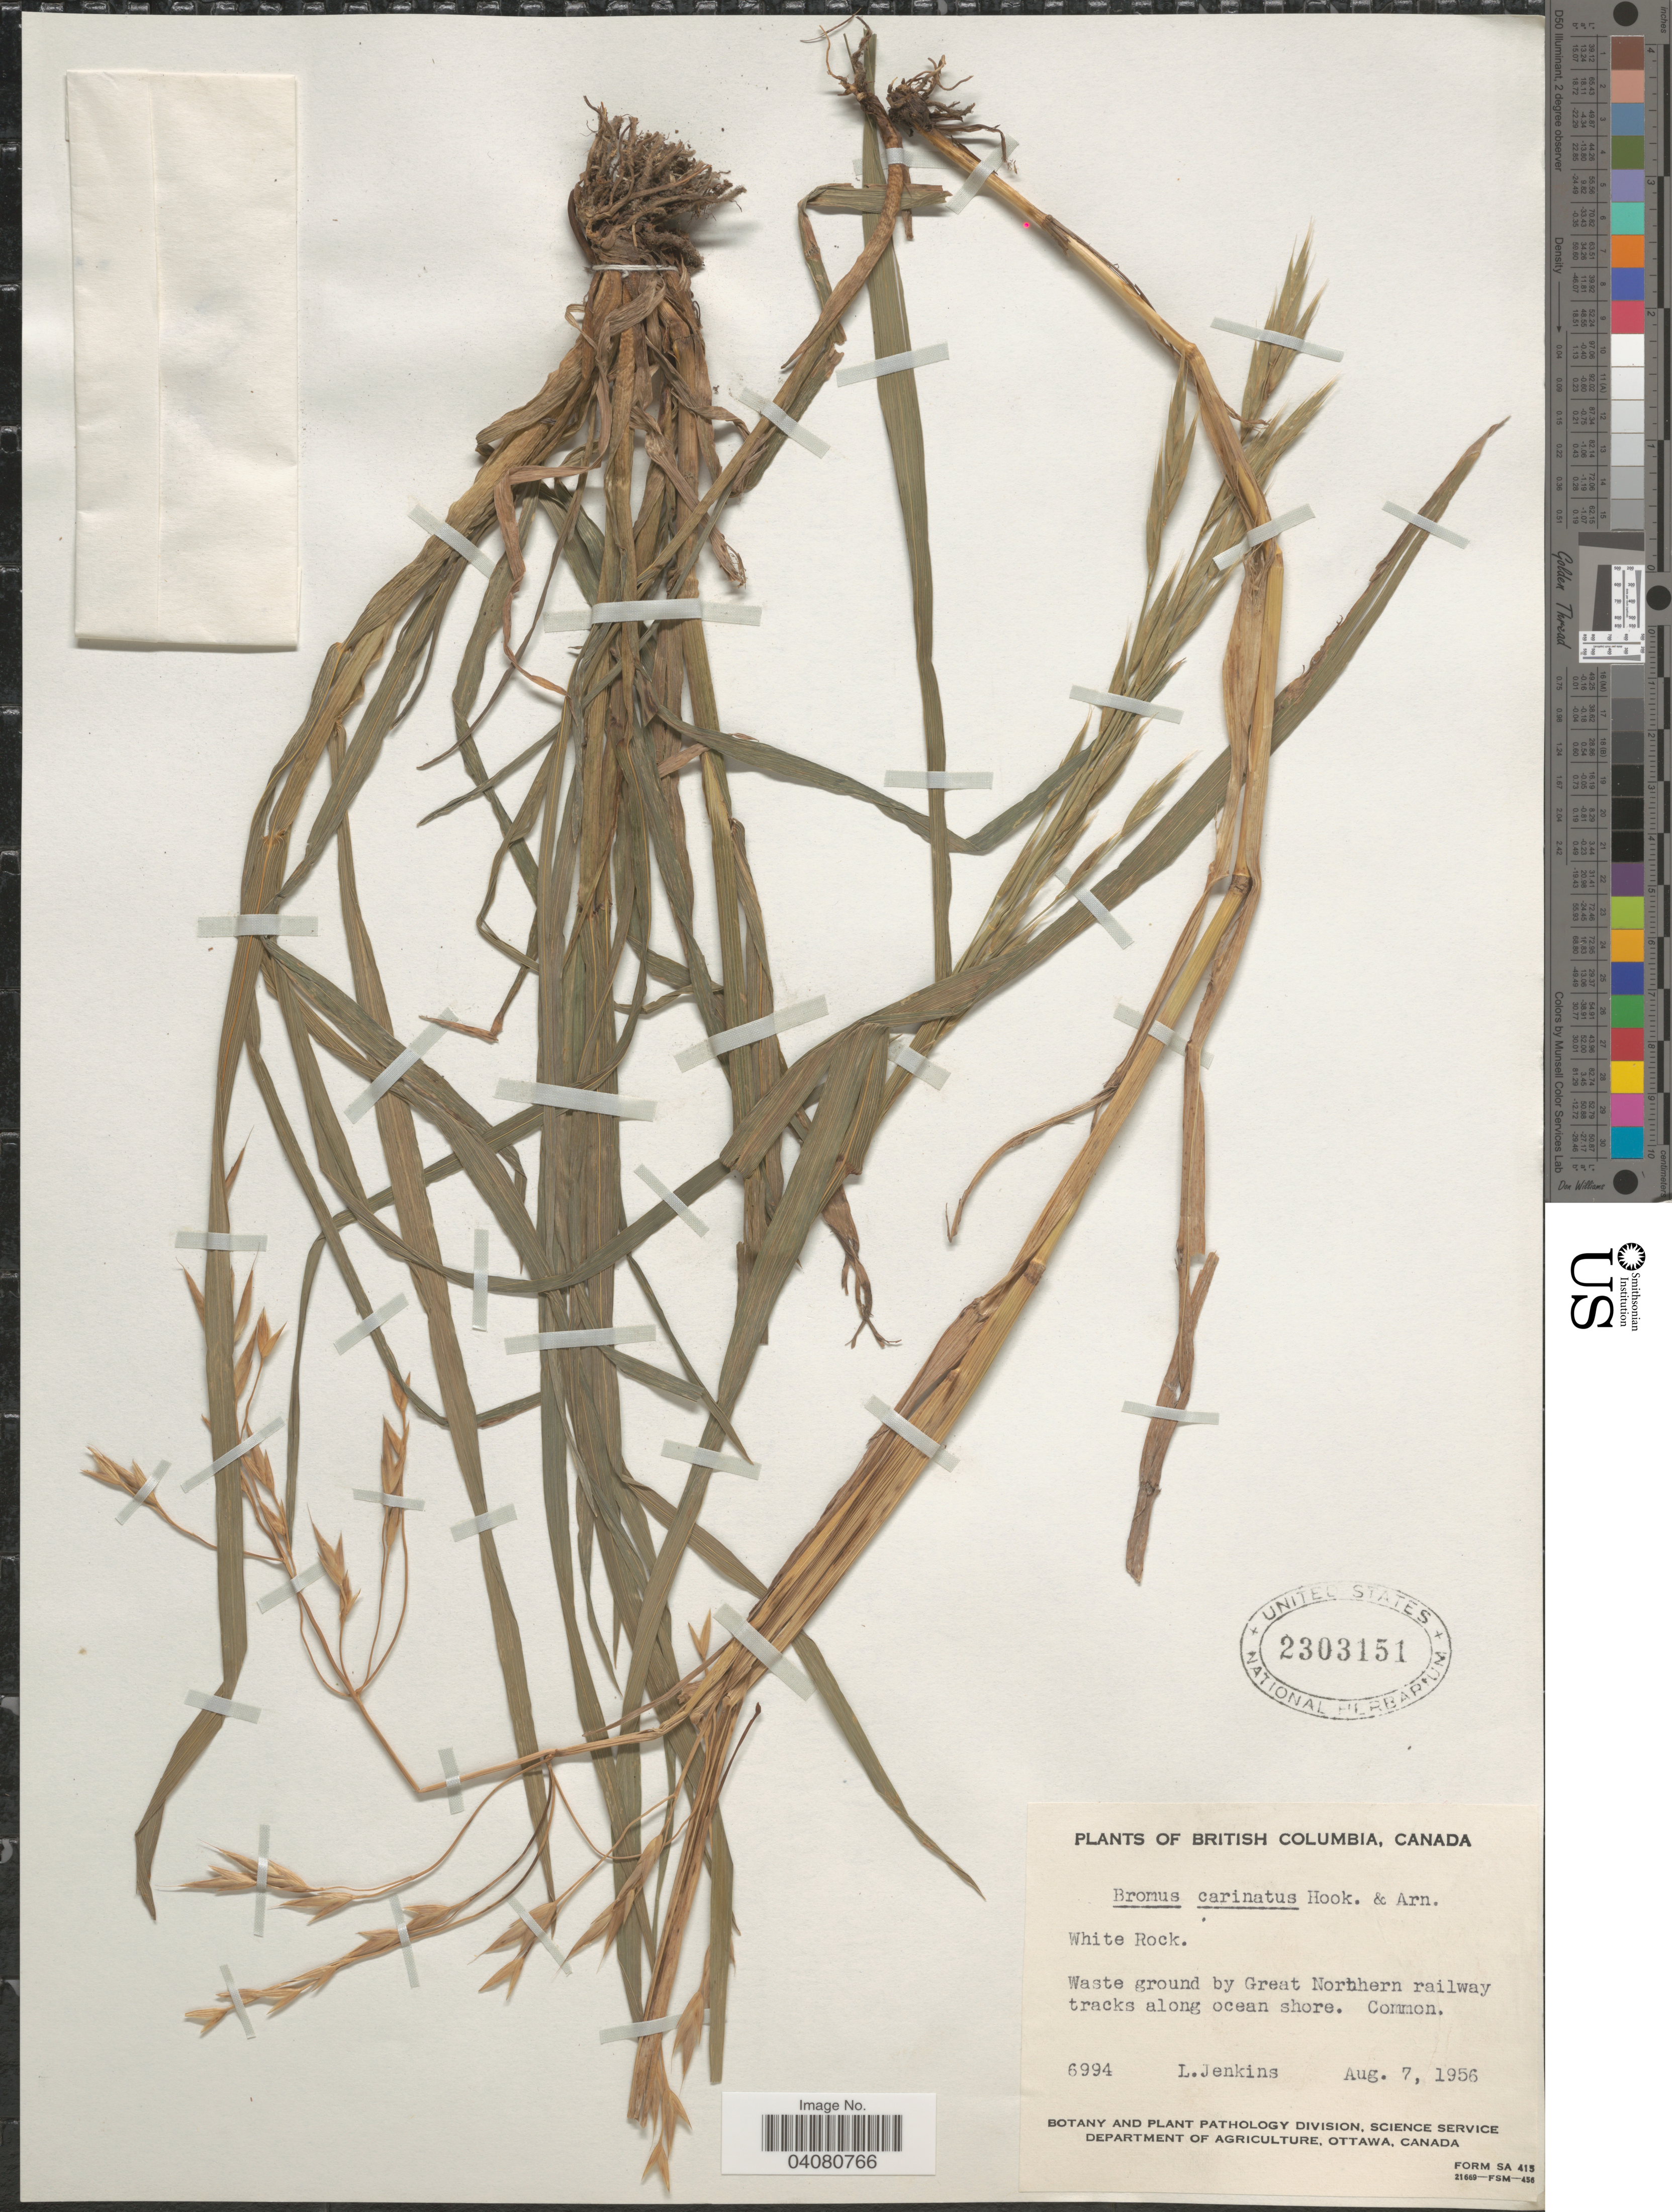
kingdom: Plantae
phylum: Tracheophyta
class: Liliopsida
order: Poales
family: Poaceae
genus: Bromus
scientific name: Bromus carinatus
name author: Hook. & Arn.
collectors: L. Jenkins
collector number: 6994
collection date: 1956-08-07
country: Canada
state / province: British Columbia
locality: White Rock. Waste ground by Great Northern railway tracks along ocean shore.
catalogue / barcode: US 2303151